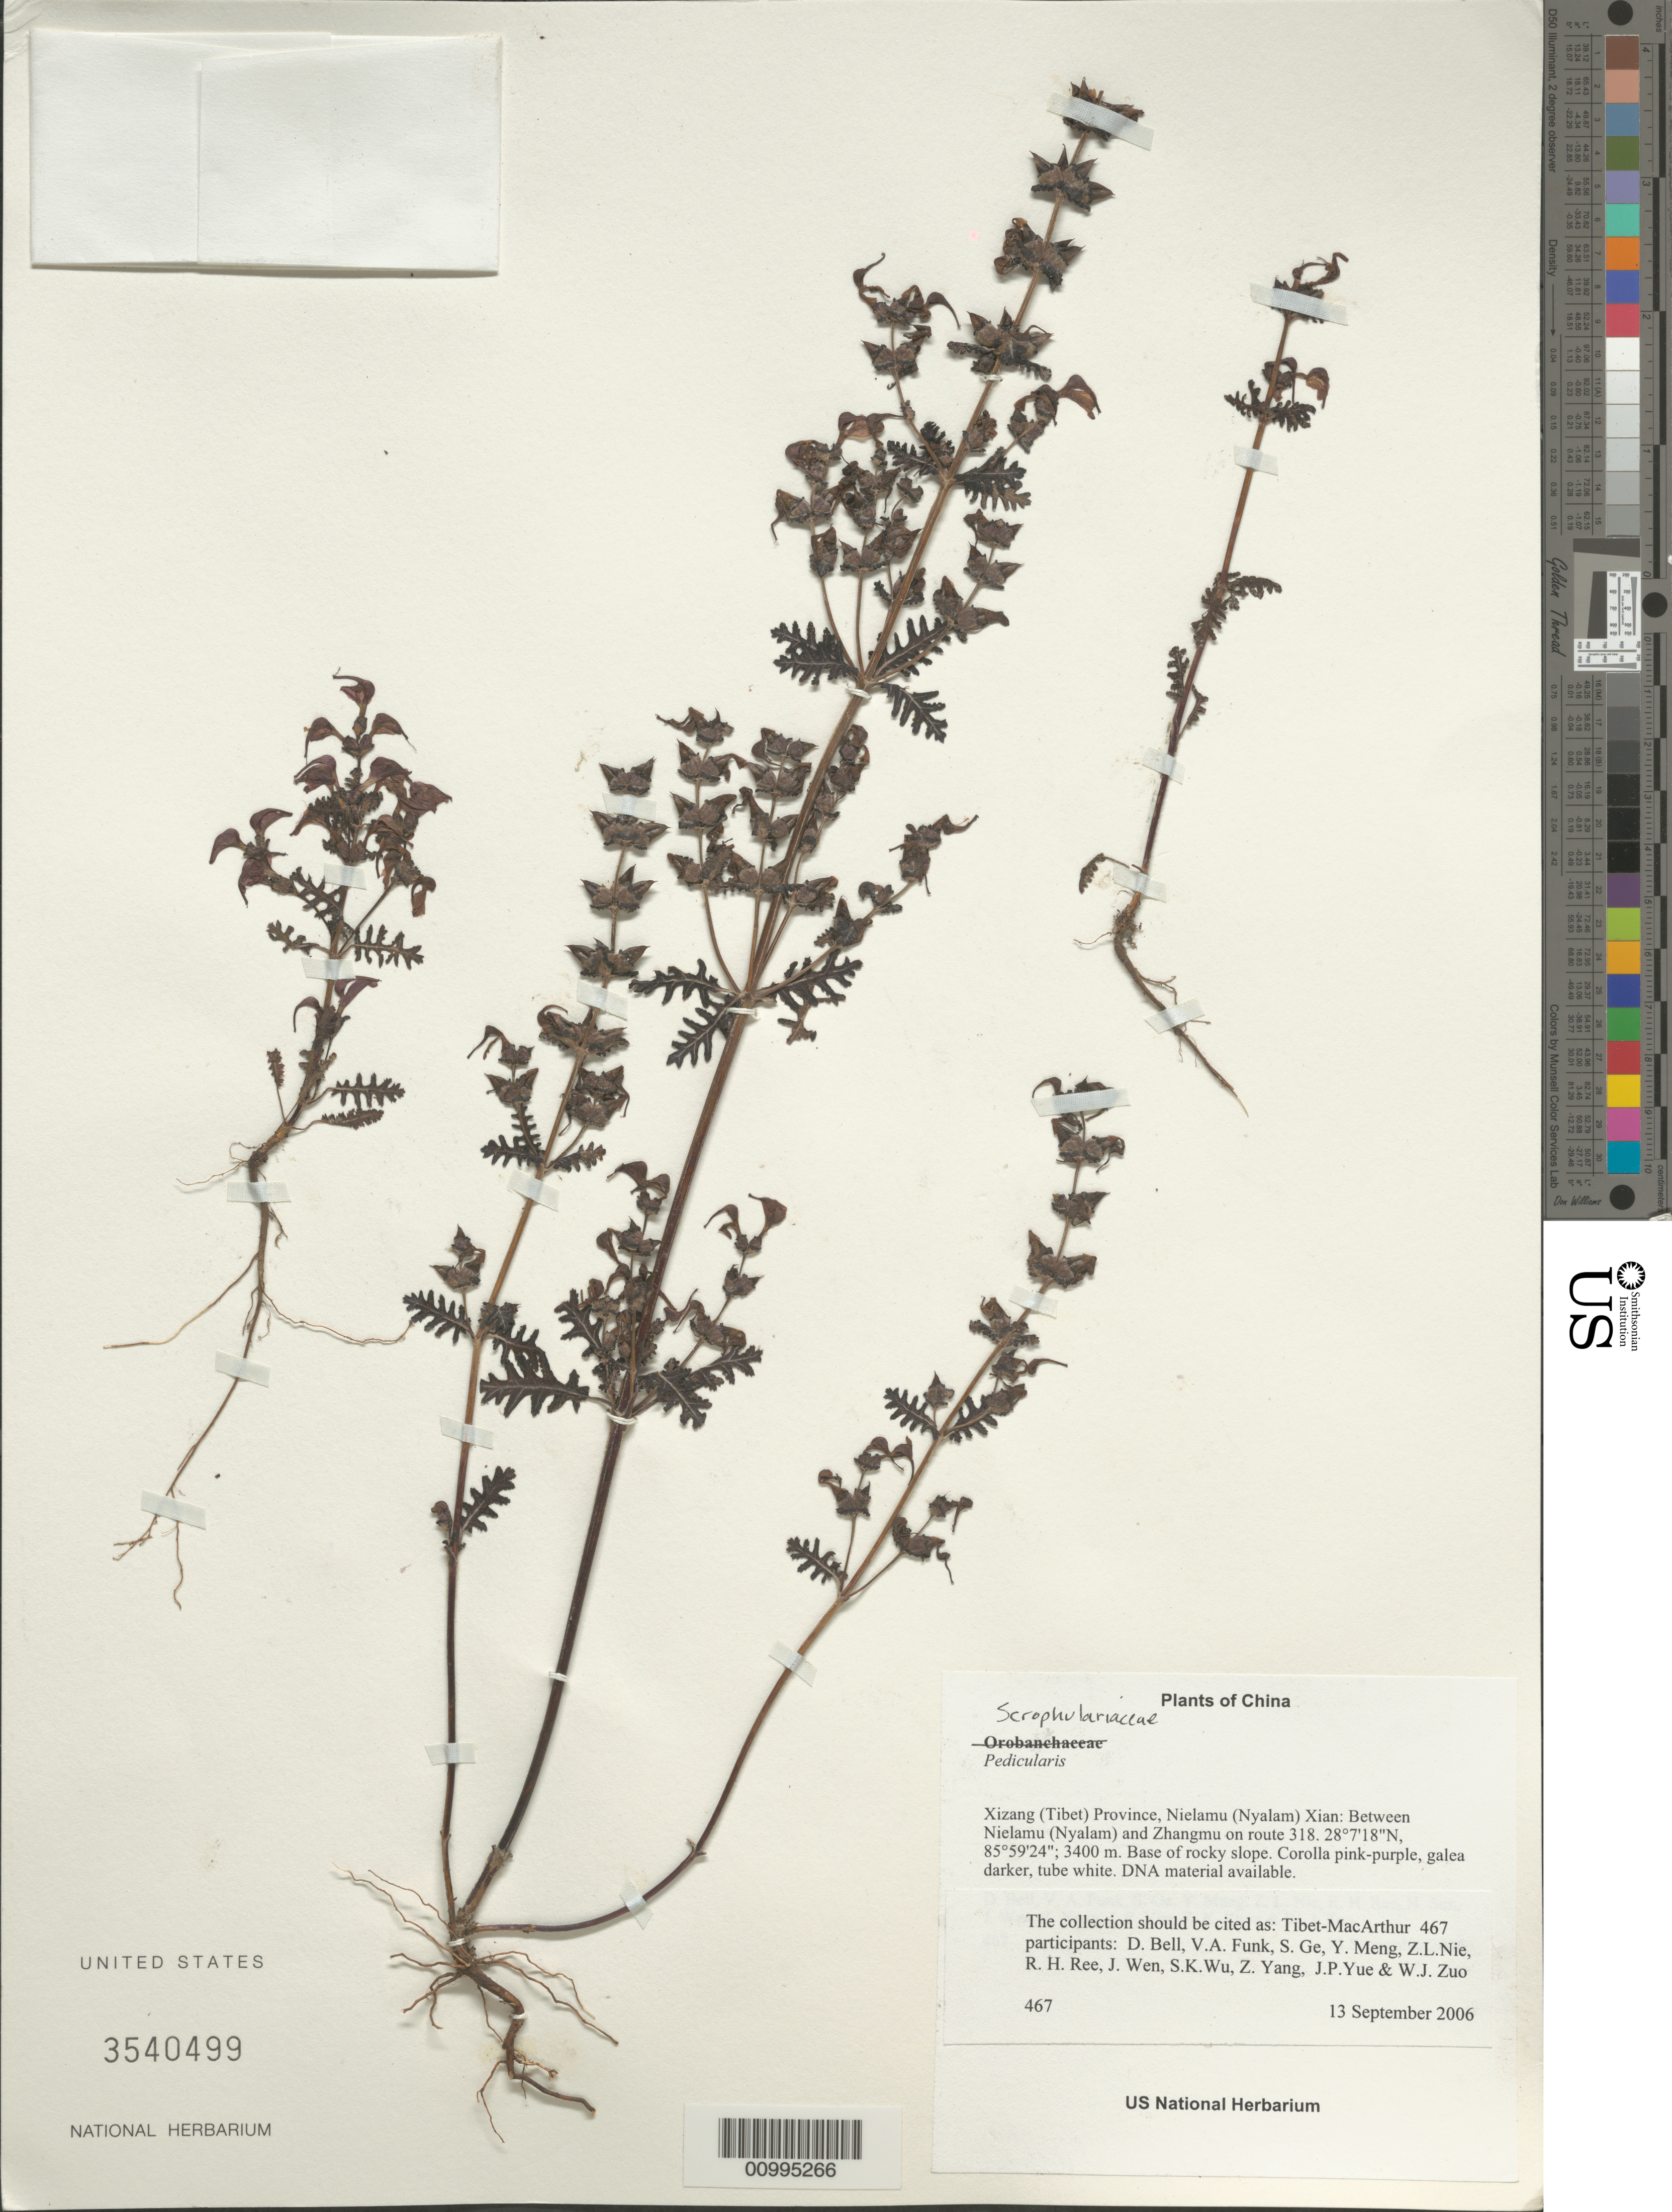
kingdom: Plantae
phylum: Tracheophyta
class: Magnoliopsida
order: Lamiales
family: Orobanchaceae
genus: Pedicularis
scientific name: Pedicularis sp.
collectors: Tibet-MacArthur, D. A. Bell, V. Funk, S. Ge, Y. Meng, Z. Nie, R. Ree, H. Sun, J. Wen, Z. Yang, J. Yue, Z. Zhou & W. Zuo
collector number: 467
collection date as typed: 13 Sep 2006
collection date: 2006-09-13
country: China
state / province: Xizang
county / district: Nielamu (Nyalam) Xian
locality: Between Nielamu (Nyalam) and Zhangmu on route 318.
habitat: Rocky slopes, cliff bases and disturbed areas beside road. Base of rocky slope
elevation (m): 3400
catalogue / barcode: US 3540499